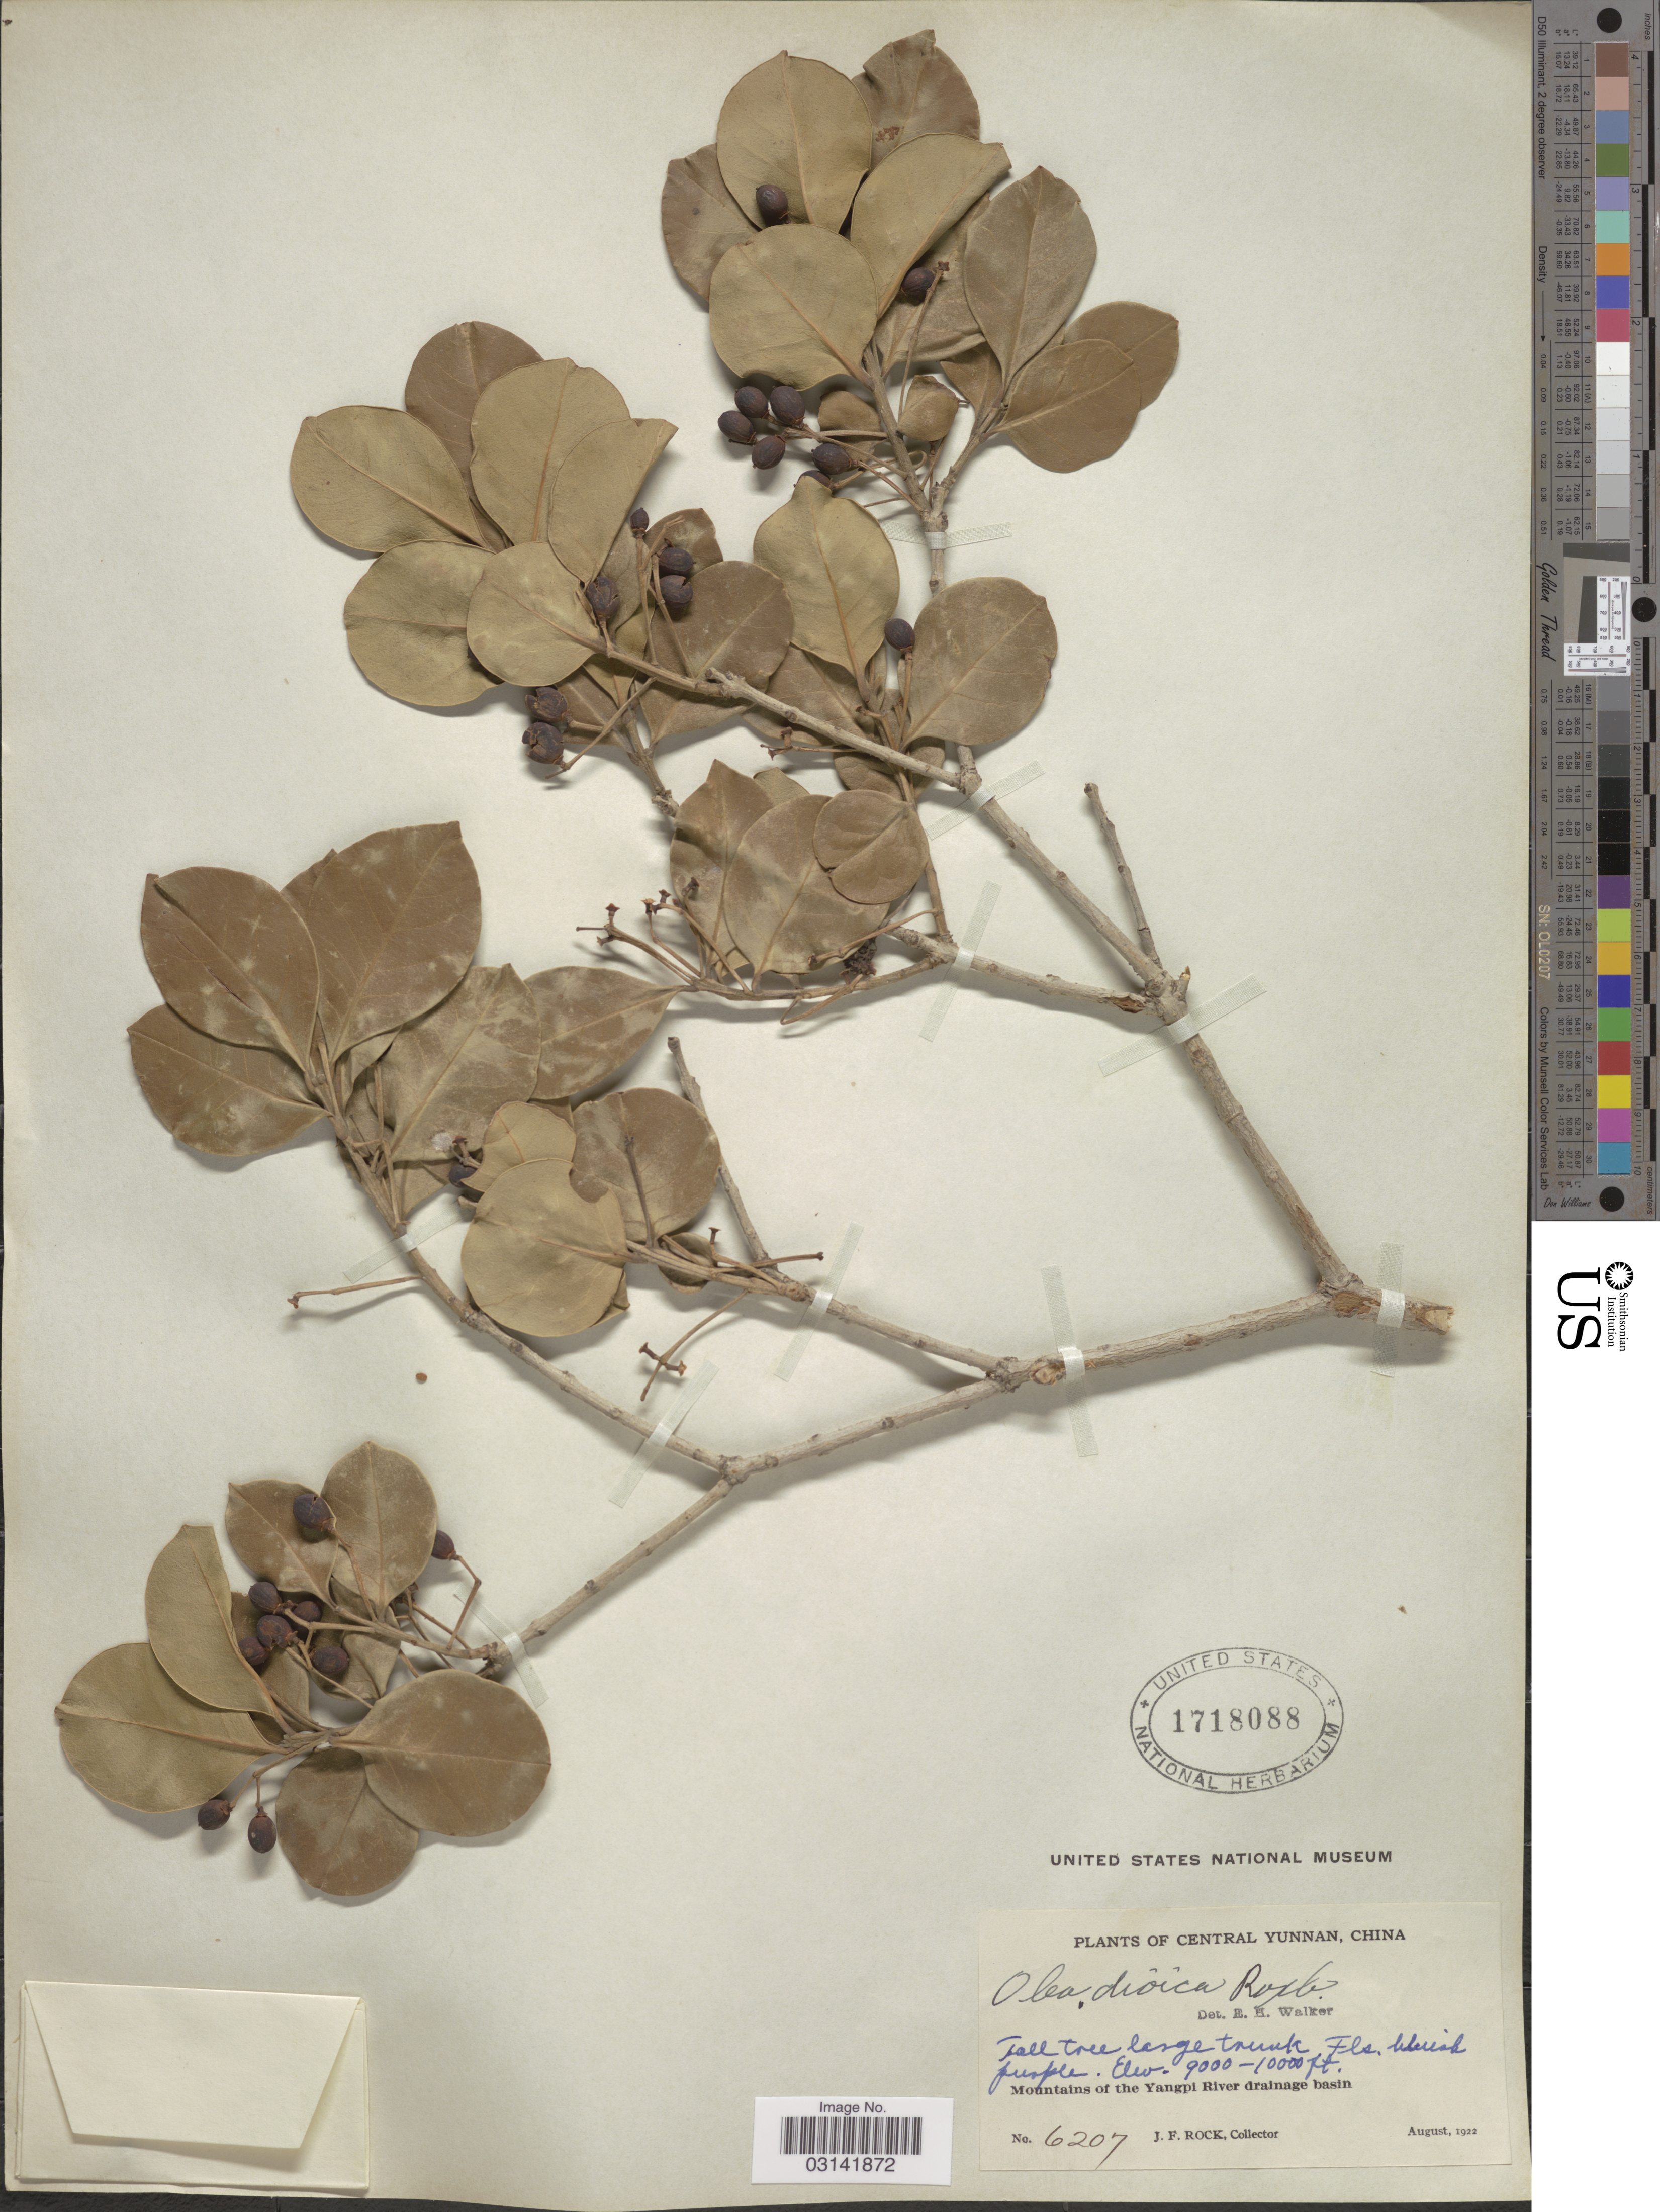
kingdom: Plantae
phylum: Tracheophyta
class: Magnoliopsida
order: Lamiales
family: Oleaceae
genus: Olea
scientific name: Olea yuennanensis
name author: Hand.-Mazz.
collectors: J. Rock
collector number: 6207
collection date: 1922-08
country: China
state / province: Yunnan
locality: Central Yunnan, Mountains of the Yangpi River drainage basin.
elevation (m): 2743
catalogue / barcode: US 1718088